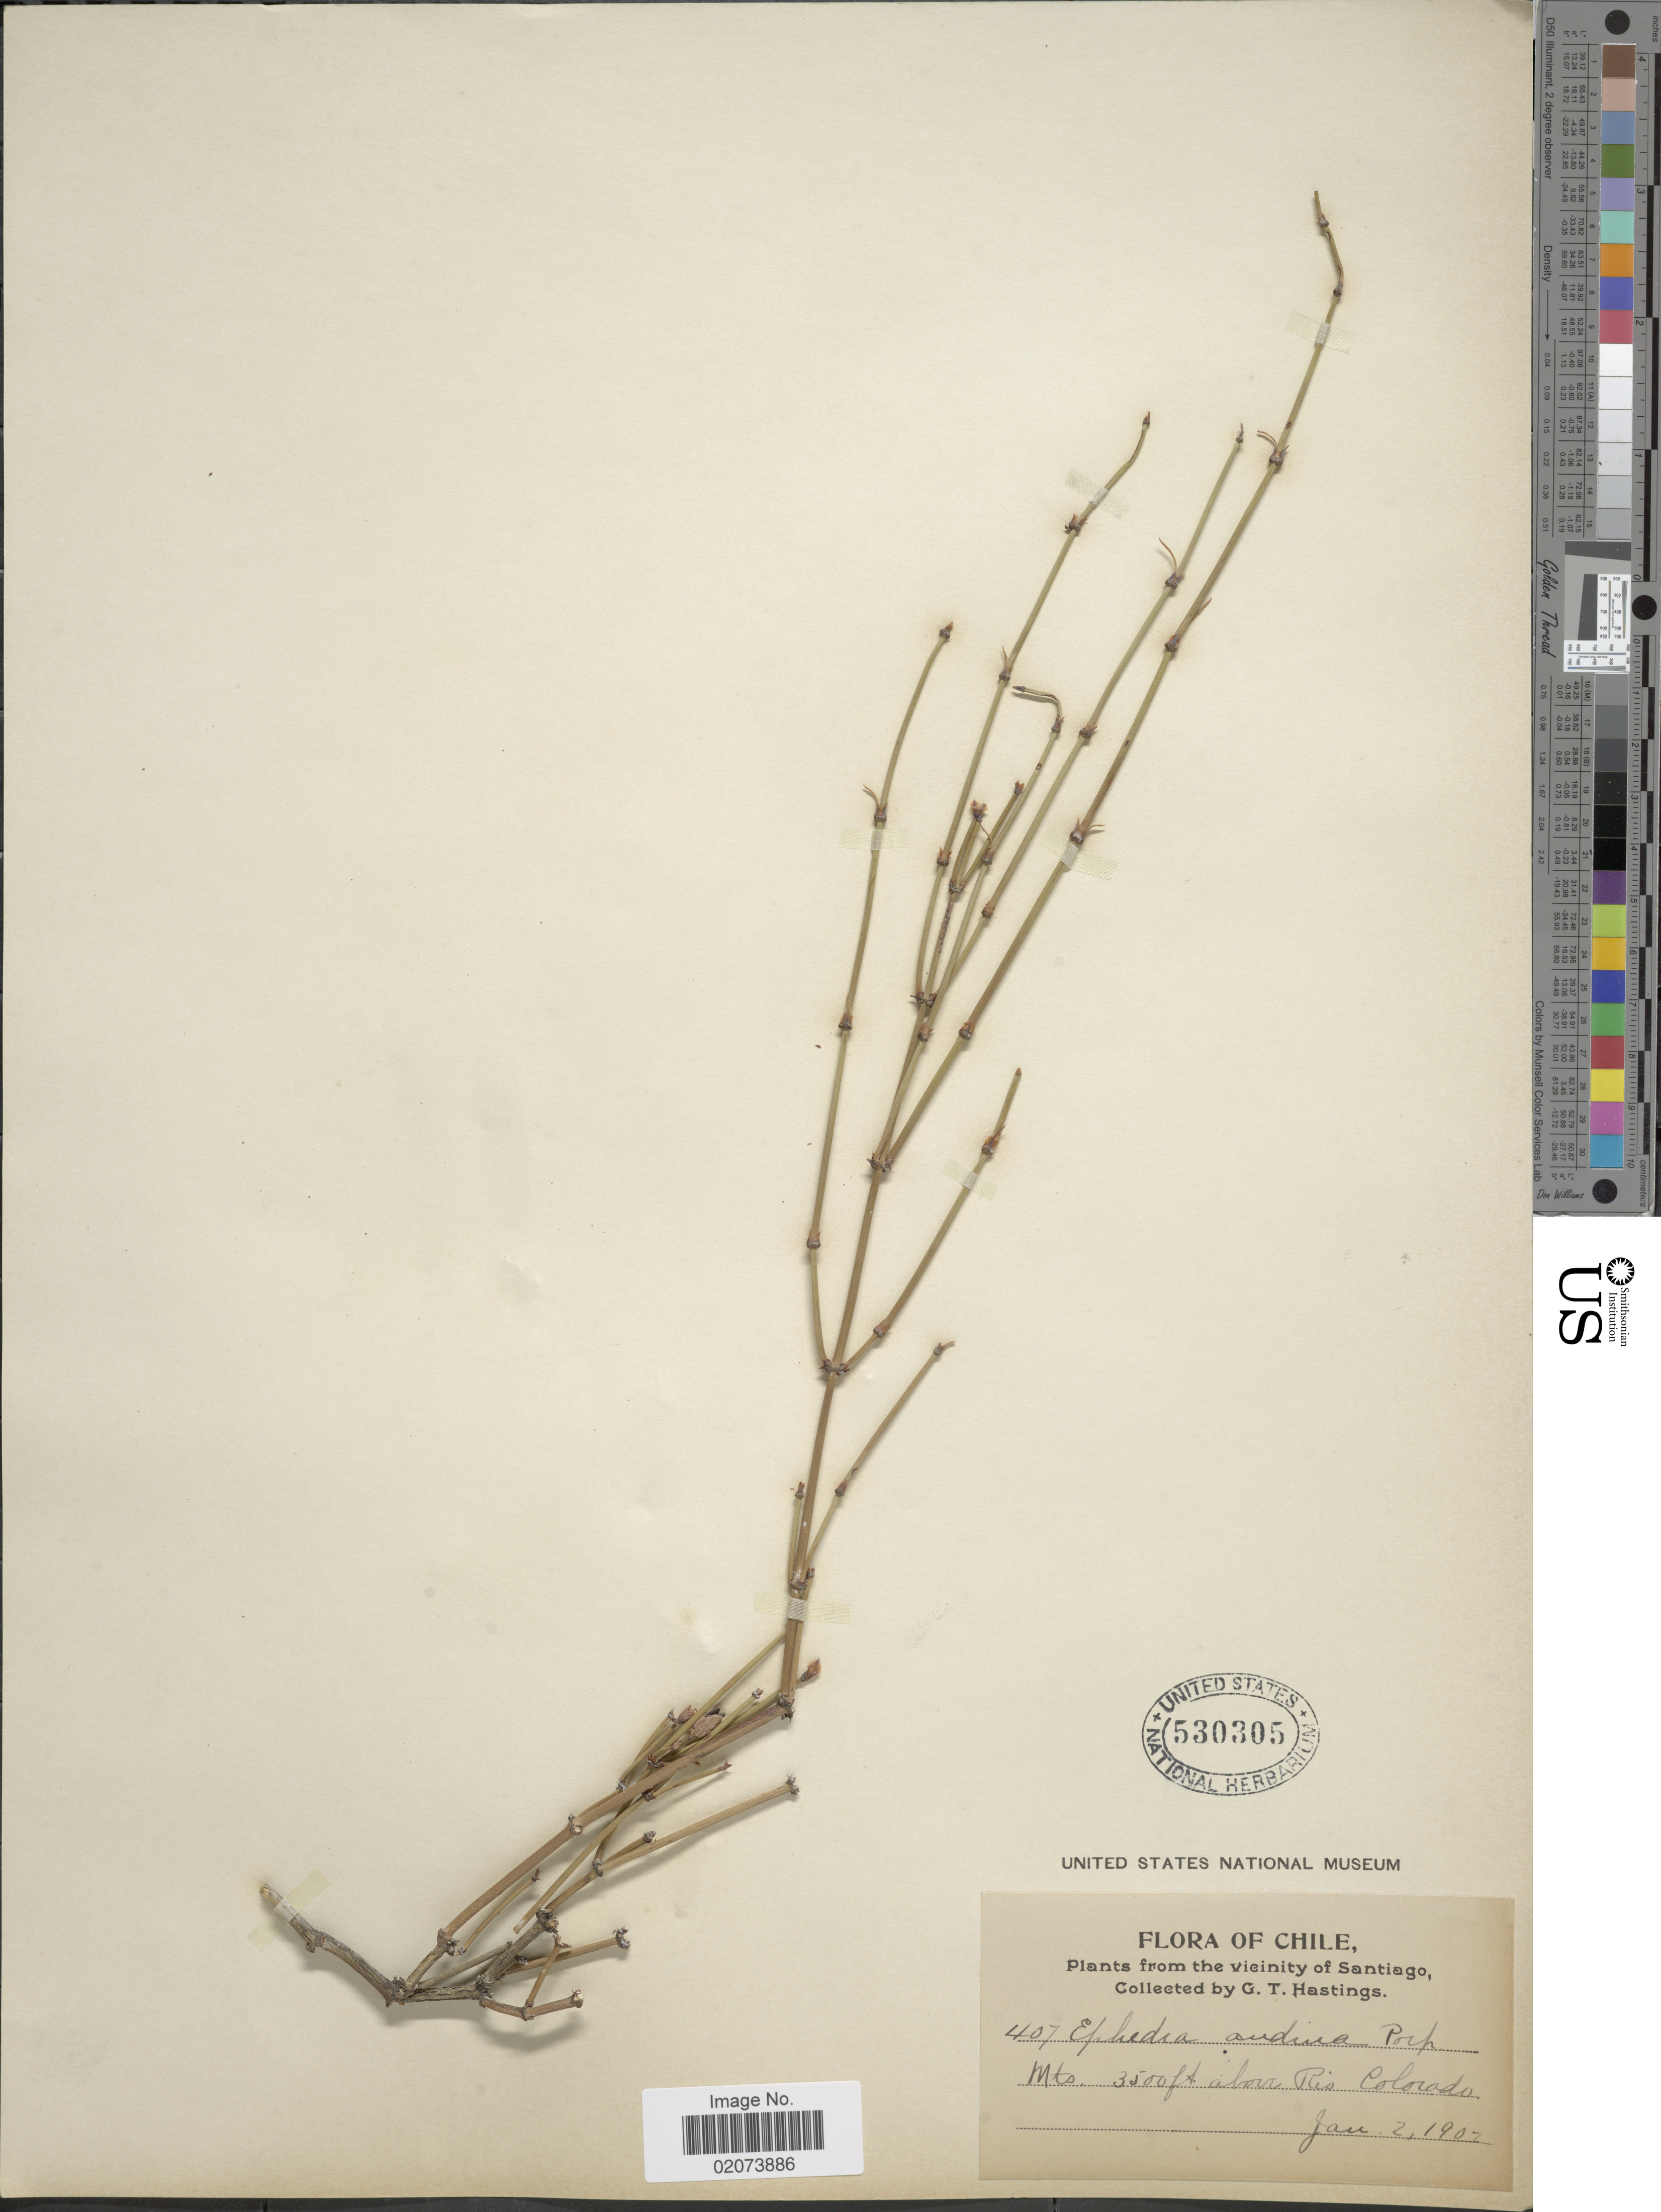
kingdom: Plantae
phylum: Tracheophyta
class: Gnetopsida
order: Ephedrales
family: Ephedraceae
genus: Ephedra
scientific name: Ephedra chilensis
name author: C. Presl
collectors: G. Hastings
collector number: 407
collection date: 1902-01-02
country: Chile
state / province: Región Metropolitana (RM)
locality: From the vicinity of Santiago, above Rio Colorado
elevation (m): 1067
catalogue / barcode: US 530305